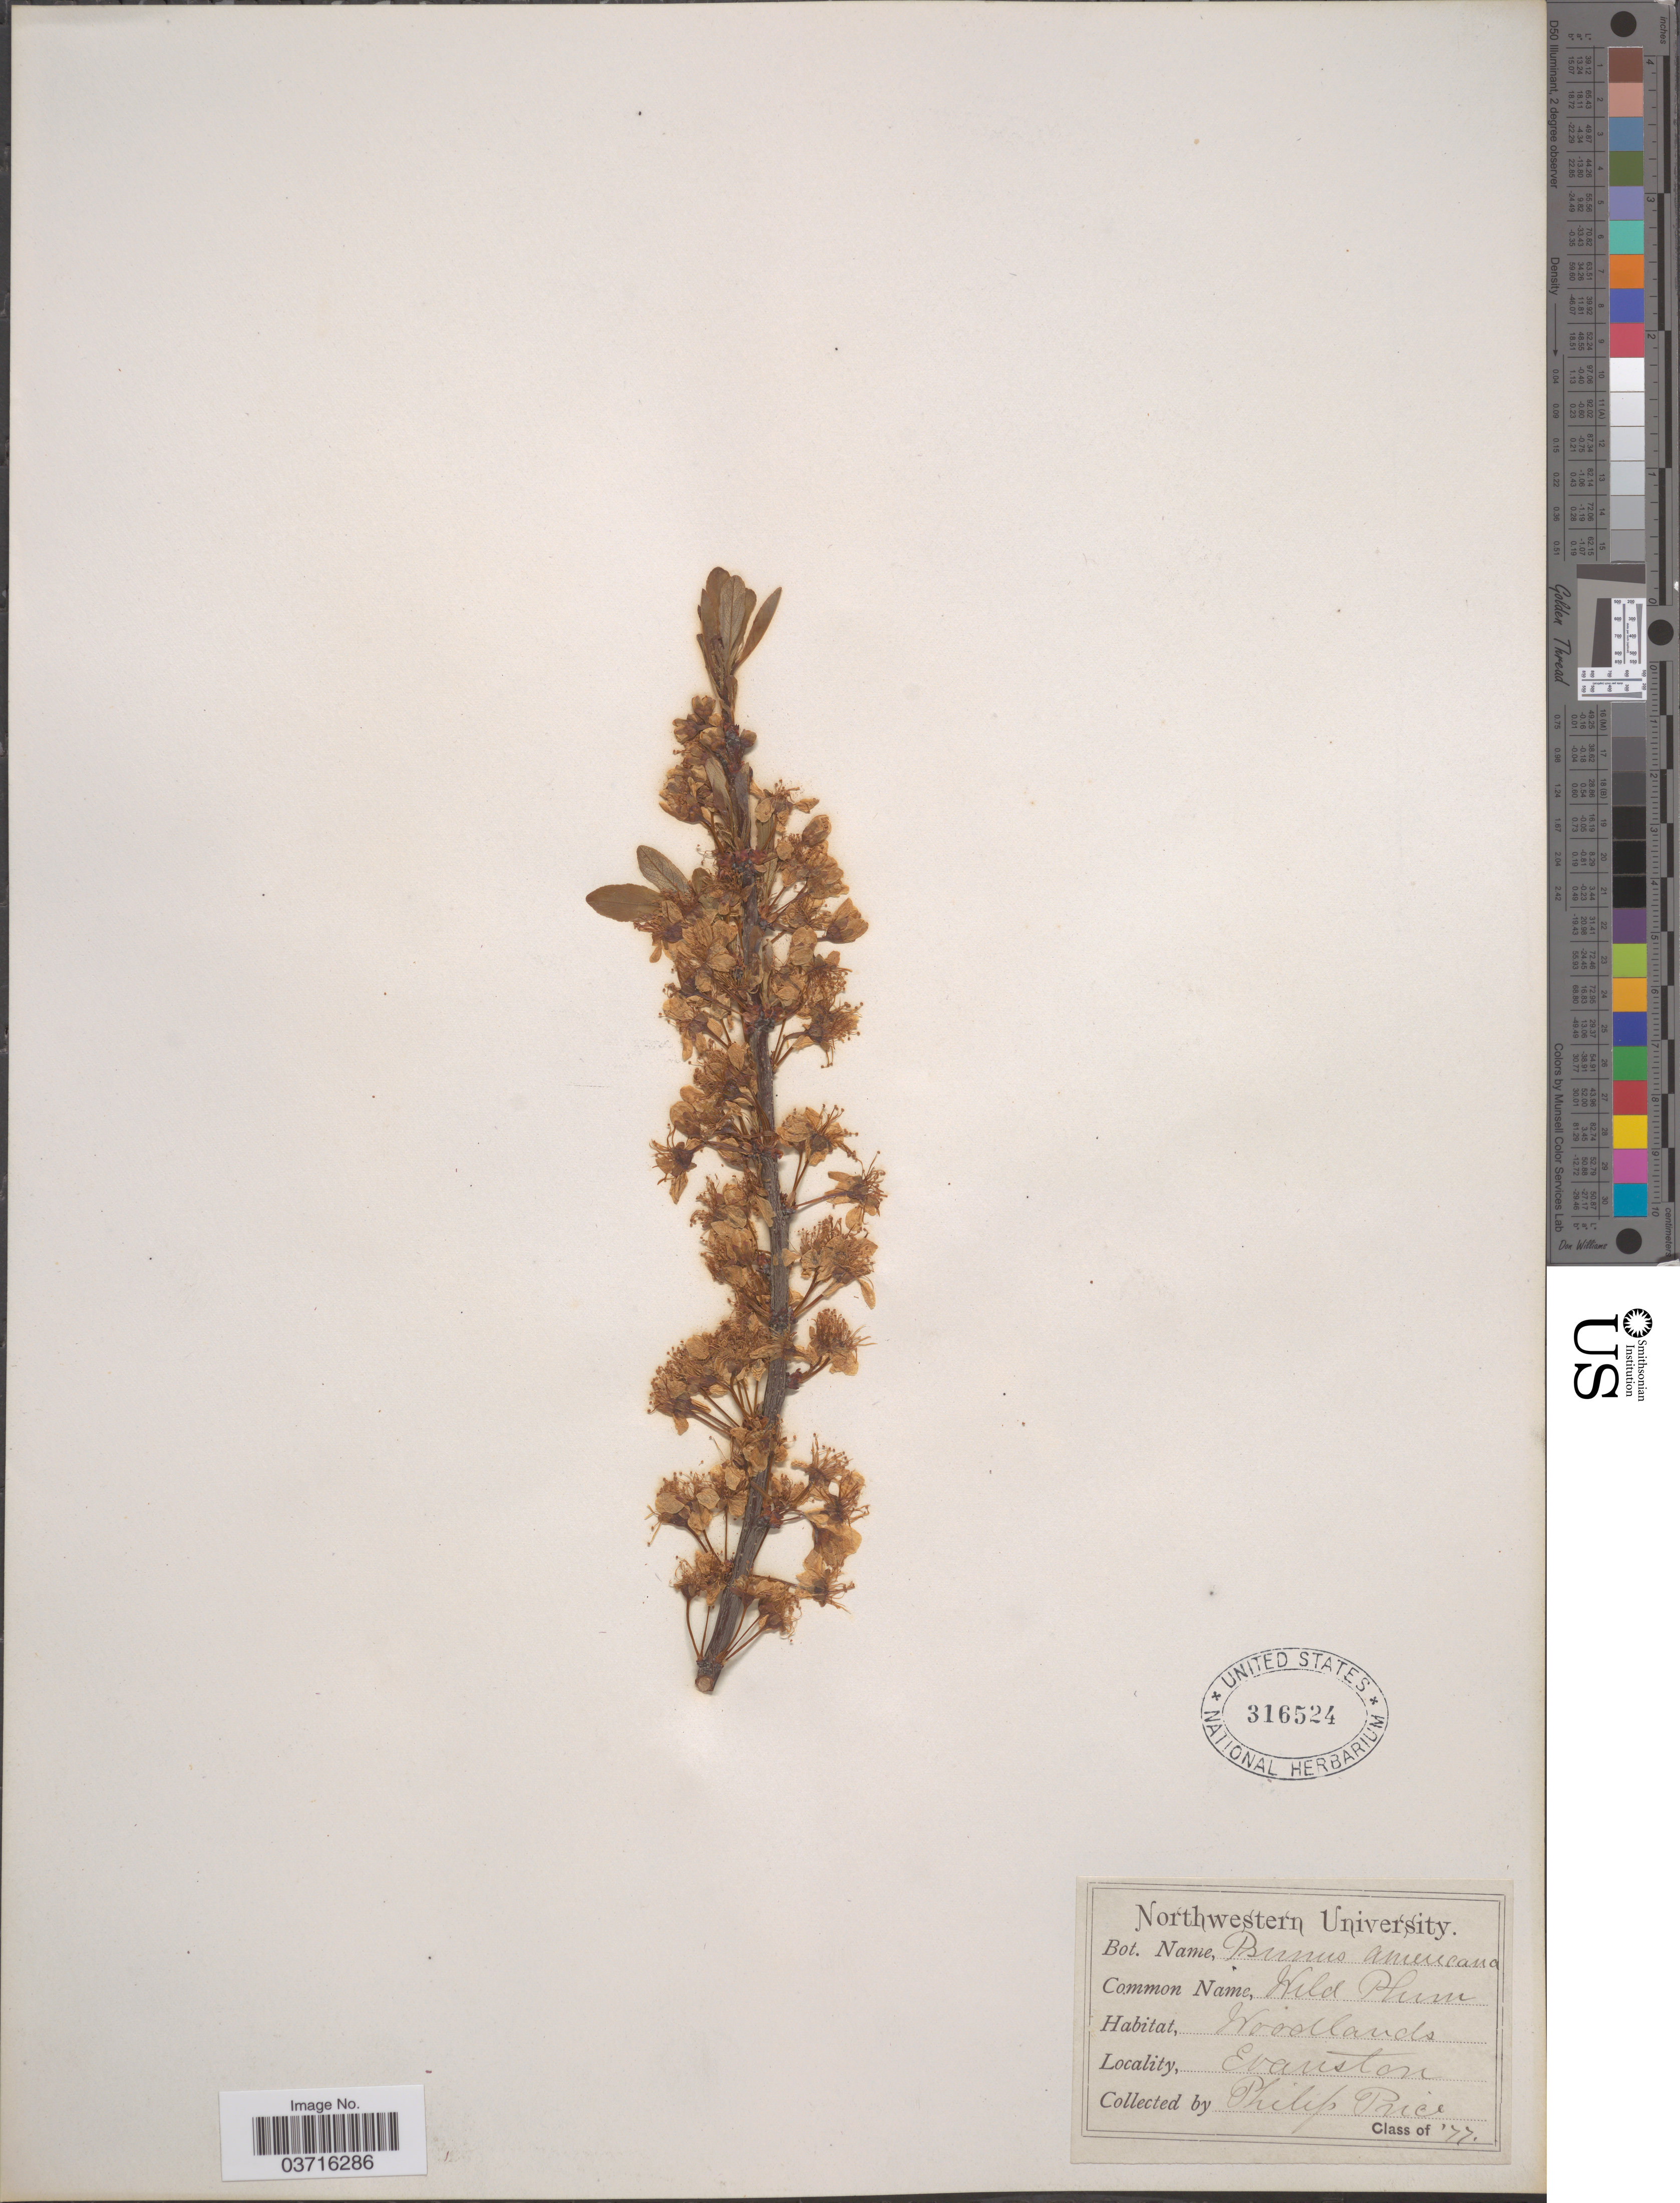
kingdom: Plantae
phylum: Tracheophyta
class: Magnoliopsida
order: Rosales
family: Rosaceae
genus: Prunus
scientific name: Prunus pumila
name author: L.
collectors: P. Price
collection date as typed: Transcribed d/m/y: //77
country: United States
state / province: Illinois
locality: Evanston.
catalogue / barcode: US 316524